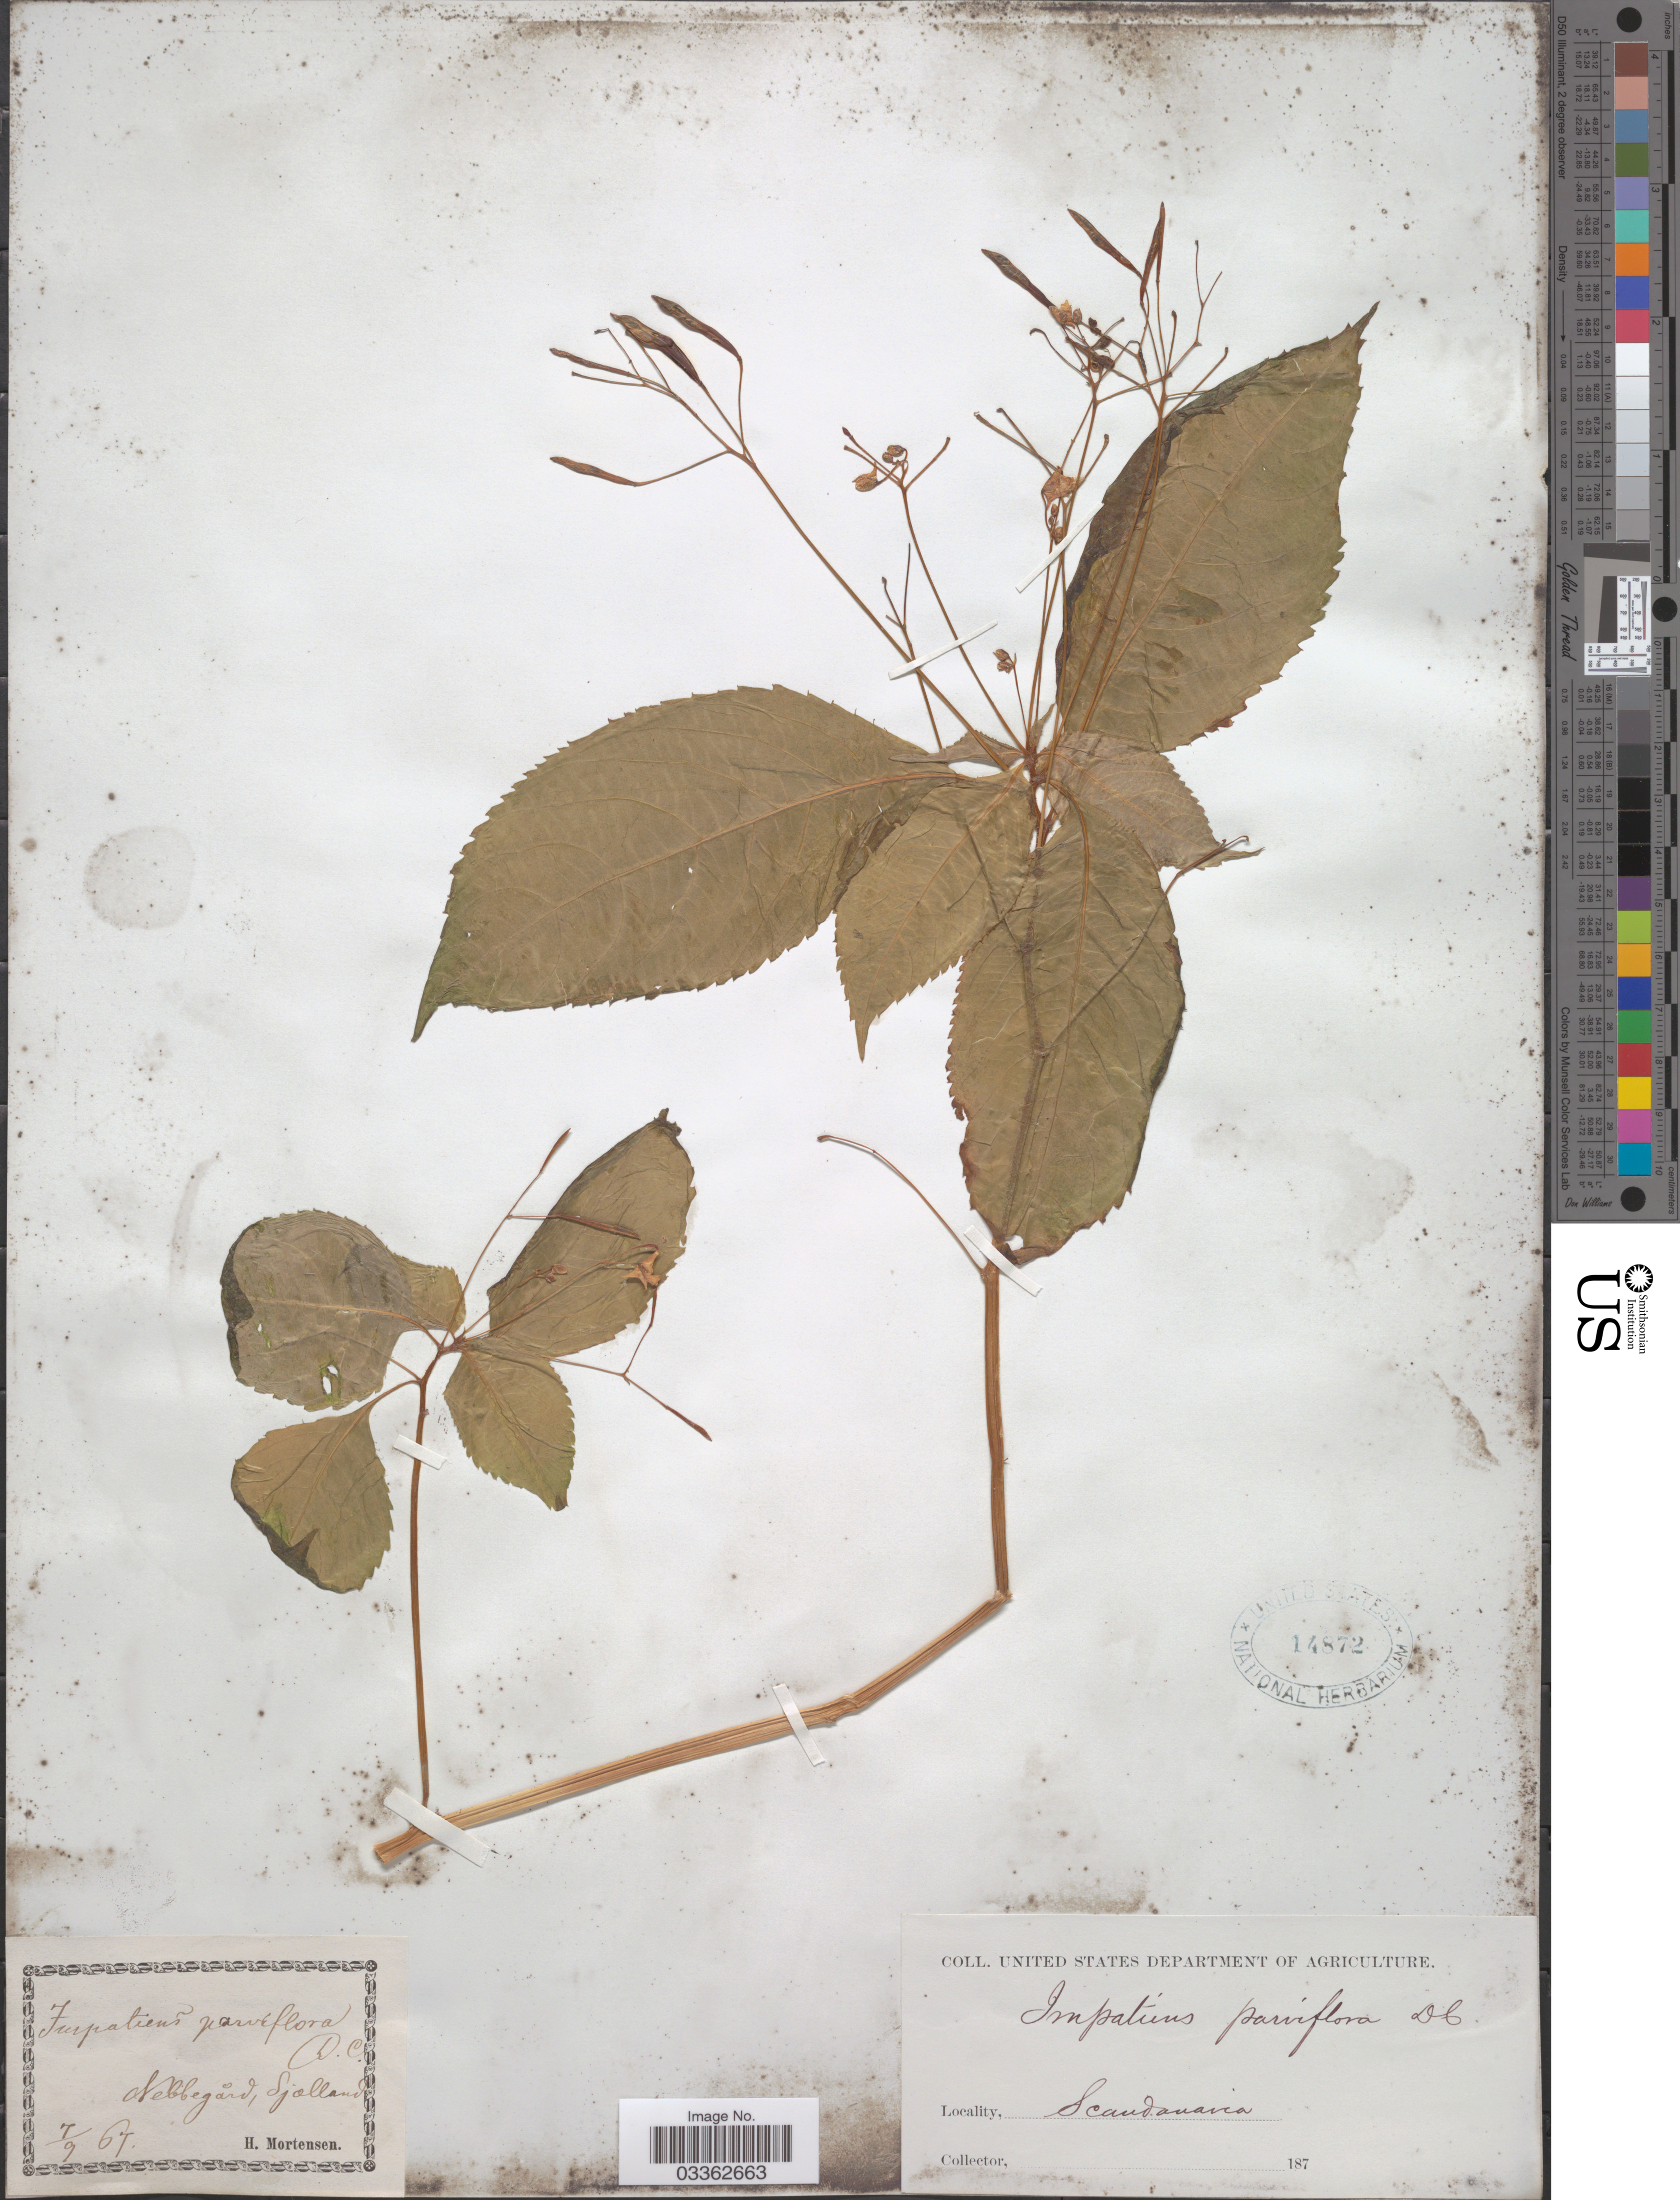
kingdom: Plantae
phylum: Tracheophyta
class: Magnoliopsida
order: Ericales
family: Balsaminaceae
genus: Impatiens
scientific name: Impatiens parviflora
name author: DC.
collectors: H. Mortensen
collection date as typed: Transcribed d/m/y: 7/9/67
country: Denmark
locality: Nebbegård, Sjaelland. Scandanavia.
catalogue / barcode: US 14872